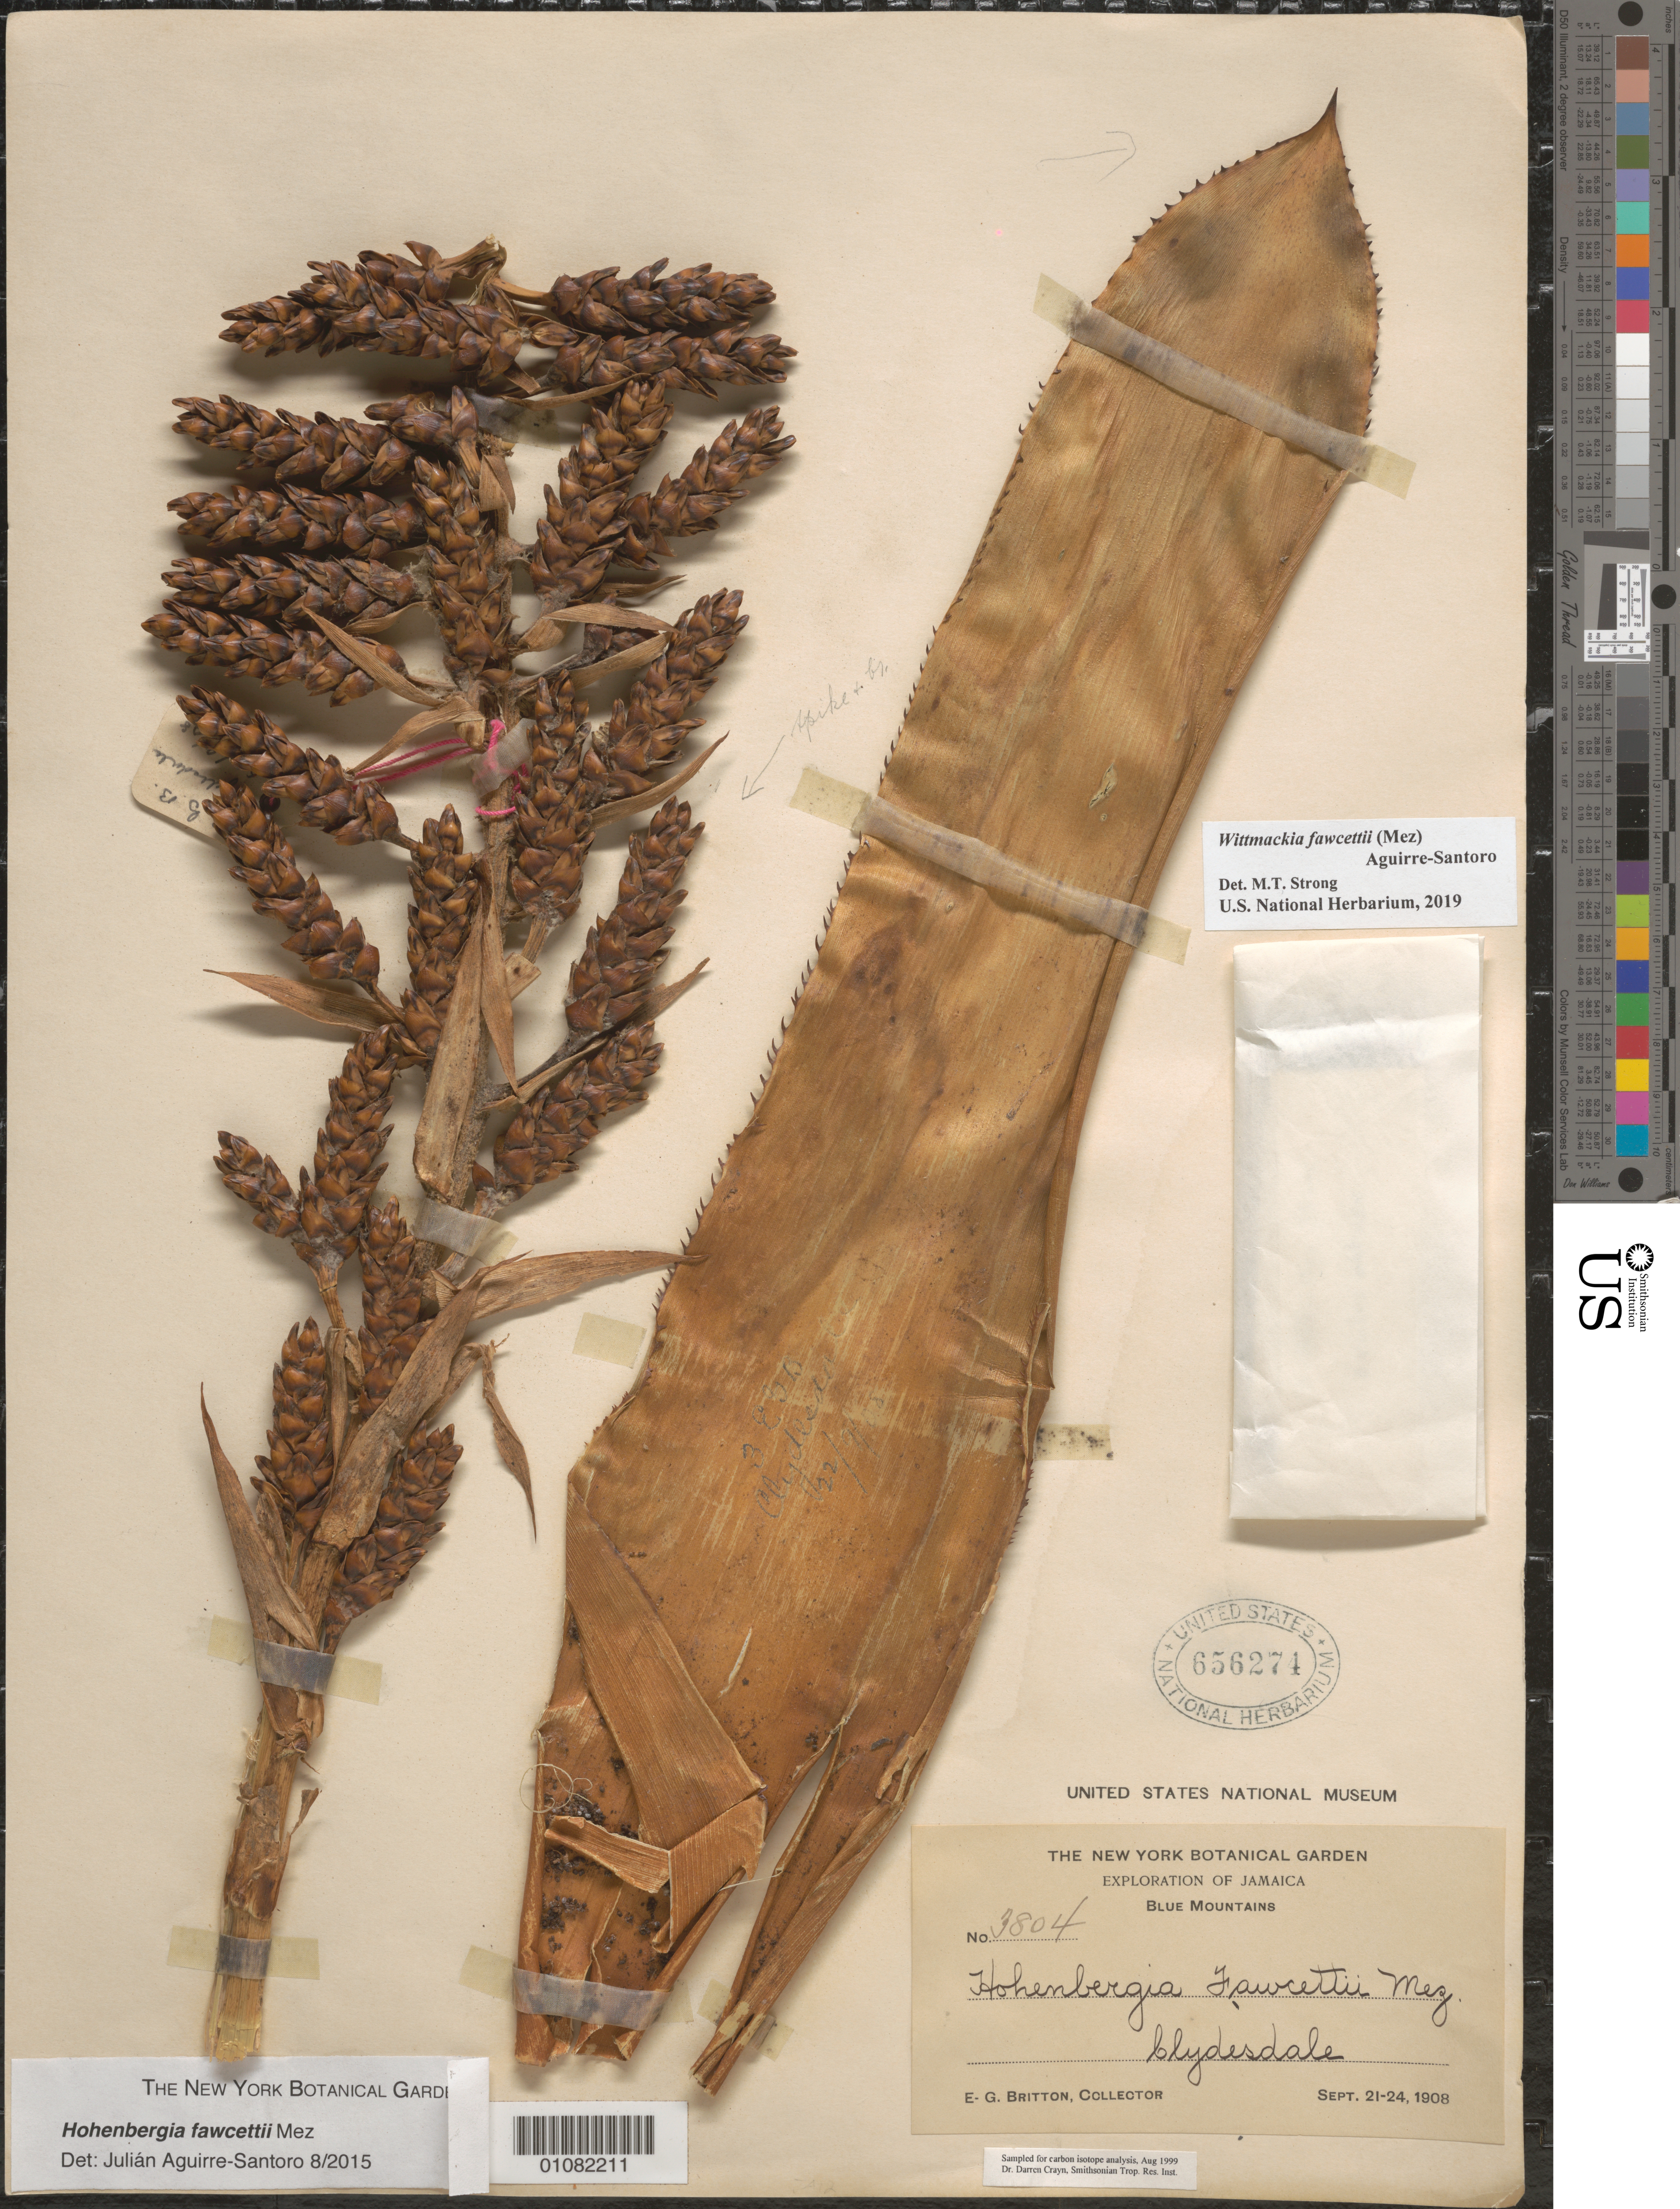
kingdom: Plantae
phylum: Tracheophyta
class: Liliopsida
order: Poales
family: Bromeliaceae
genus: Wittmackia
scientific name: Wittmackia fawcettii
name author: (Mez) Aguirre-Santoro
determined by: Strong, Mark T., (BOT), Smithsonian Institution - National Museum of Natural History (UNITED STATES)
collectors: E. G. Britton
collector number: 3804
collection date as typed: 21 Sep 1908 to 24 Sep 1908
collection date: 1908-09-21/1908-09-24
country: Jamaica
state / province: Saint Ann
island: Jamaica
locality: Blue Mountains, Clydesdale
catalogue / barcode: US 656274